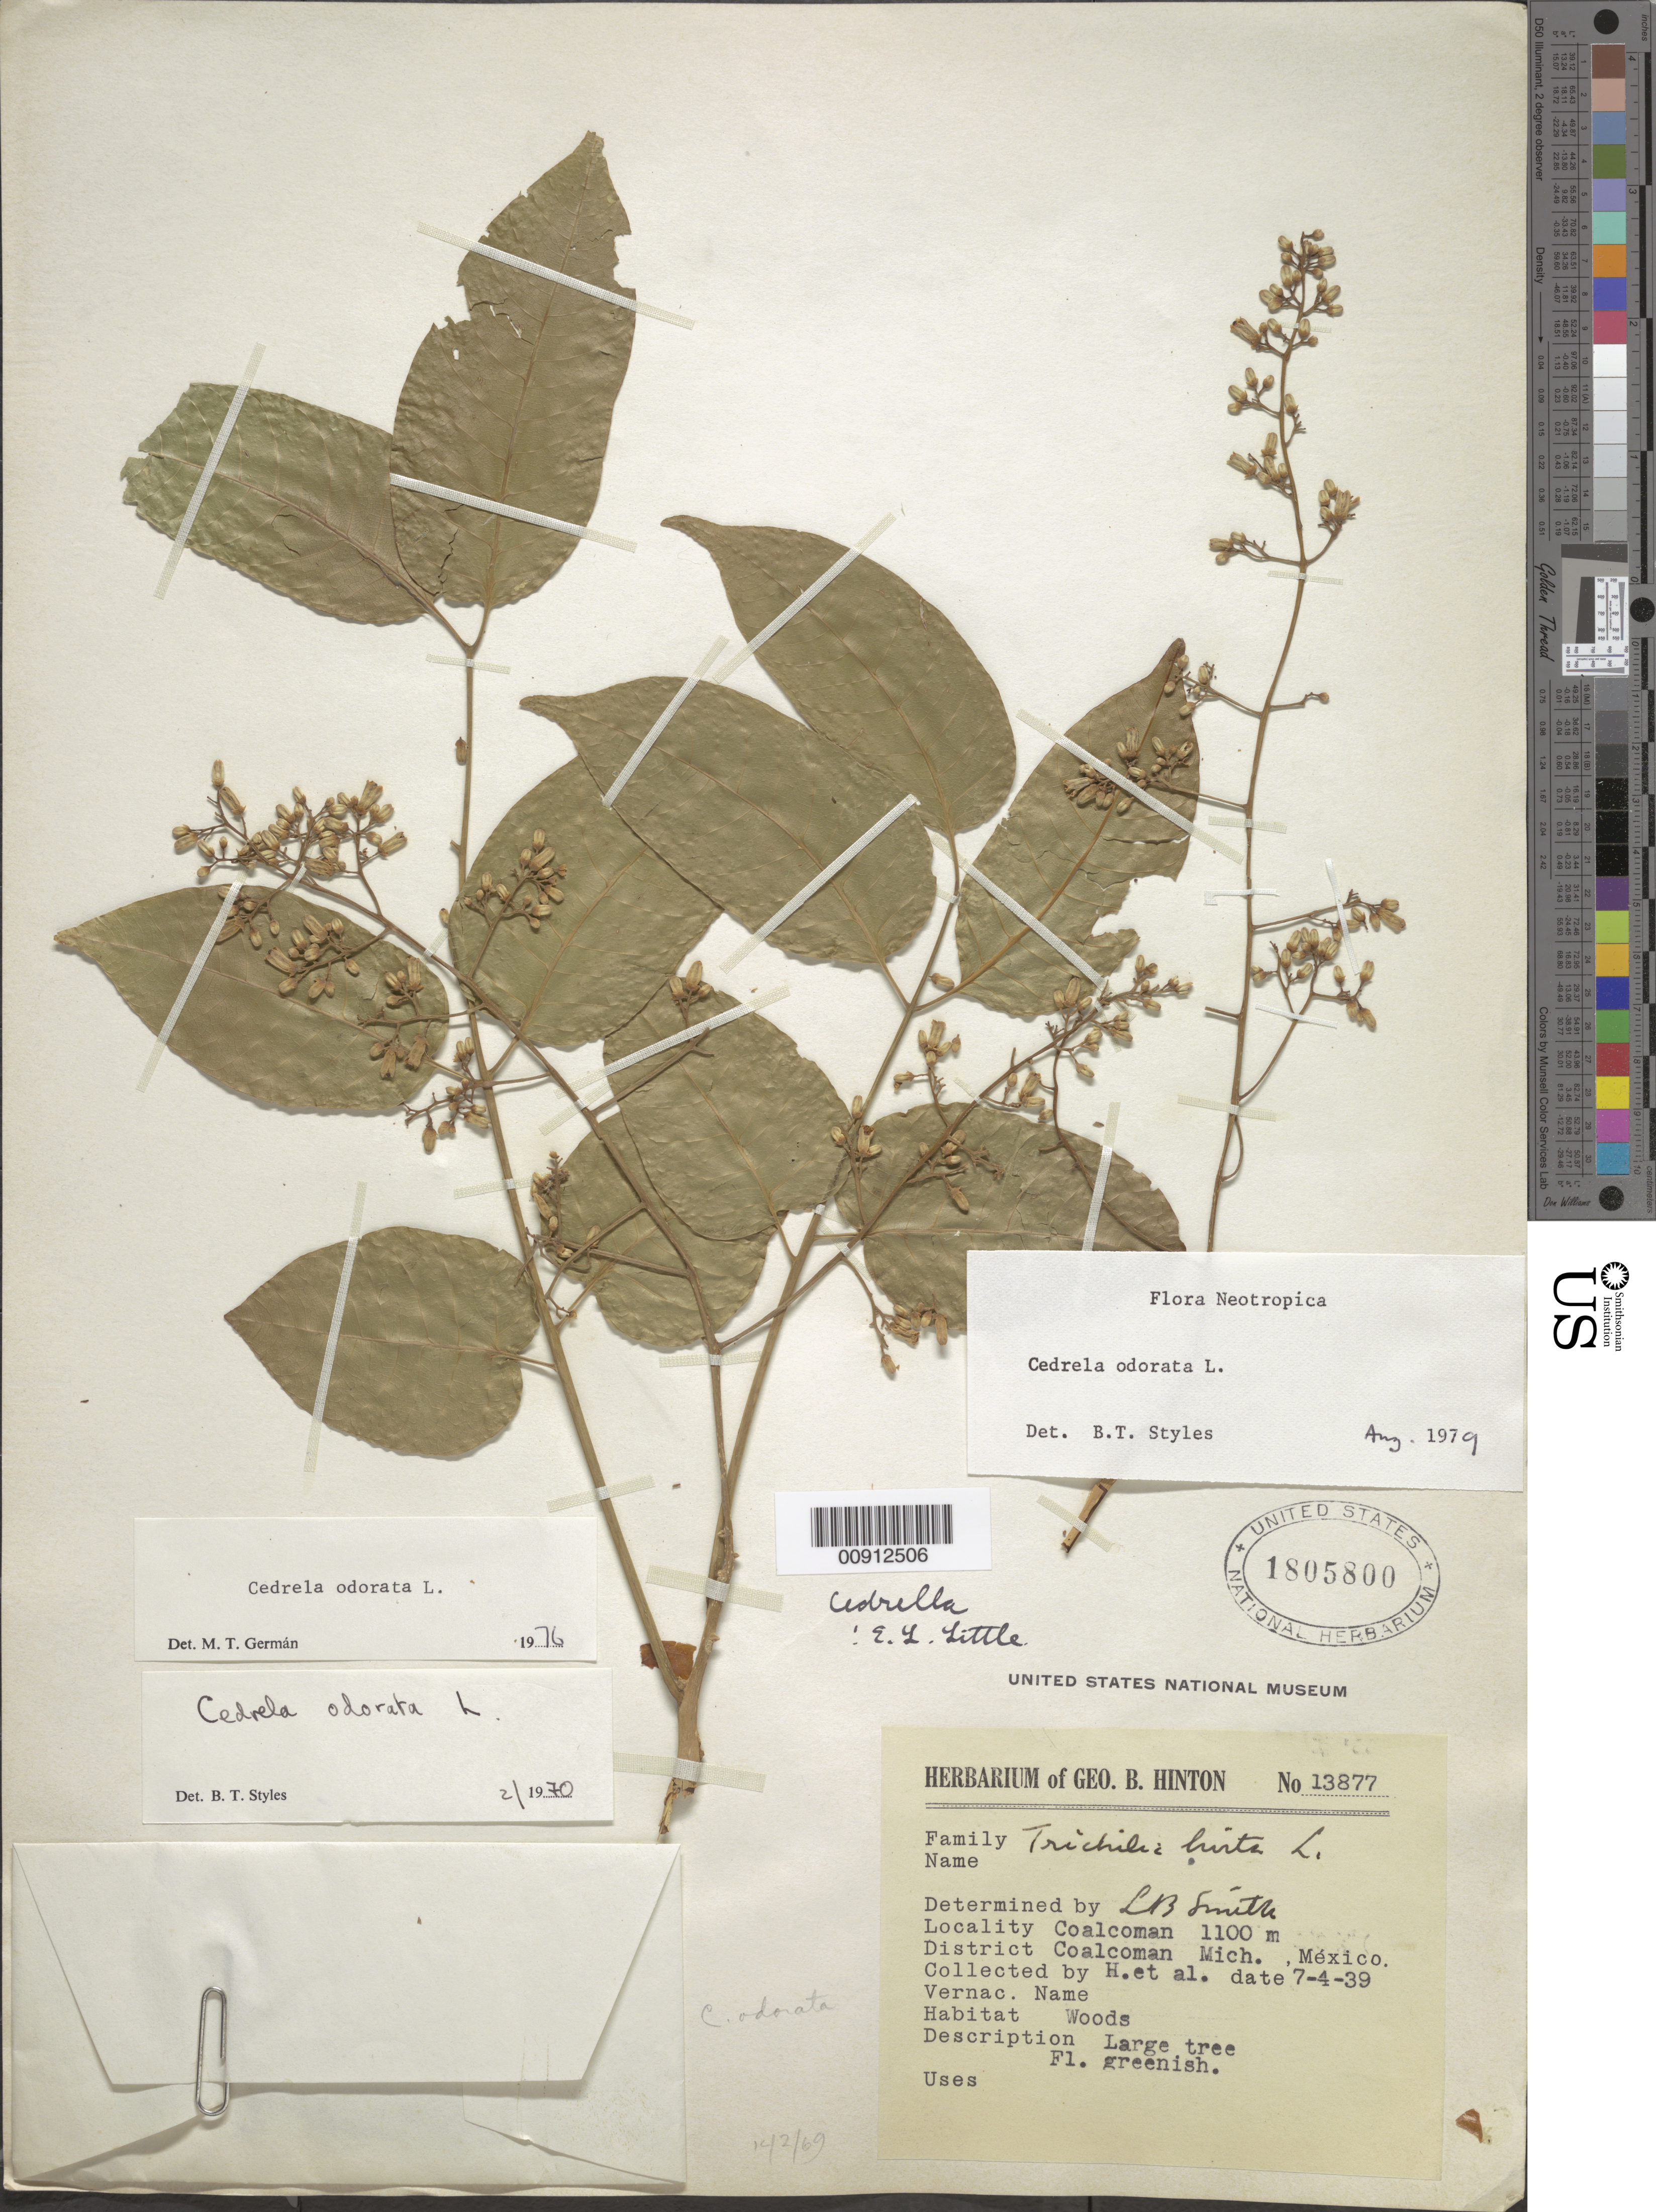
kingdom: Plantae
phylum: Tracheophyta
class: Magnoliopsida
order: Sapindales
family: Meliaceae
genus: Cedrela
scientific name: Cedrela odorata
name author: L.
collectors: G. B. Hinton & et al.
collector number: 13877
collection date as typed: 04 Jul 1939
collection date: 1939-07-04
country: Mexico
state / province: Michoacán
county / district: Coalcomán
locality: Coalcomán, District Coalcomán, Michoacán.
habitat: Woods.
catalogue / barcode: US 1805800